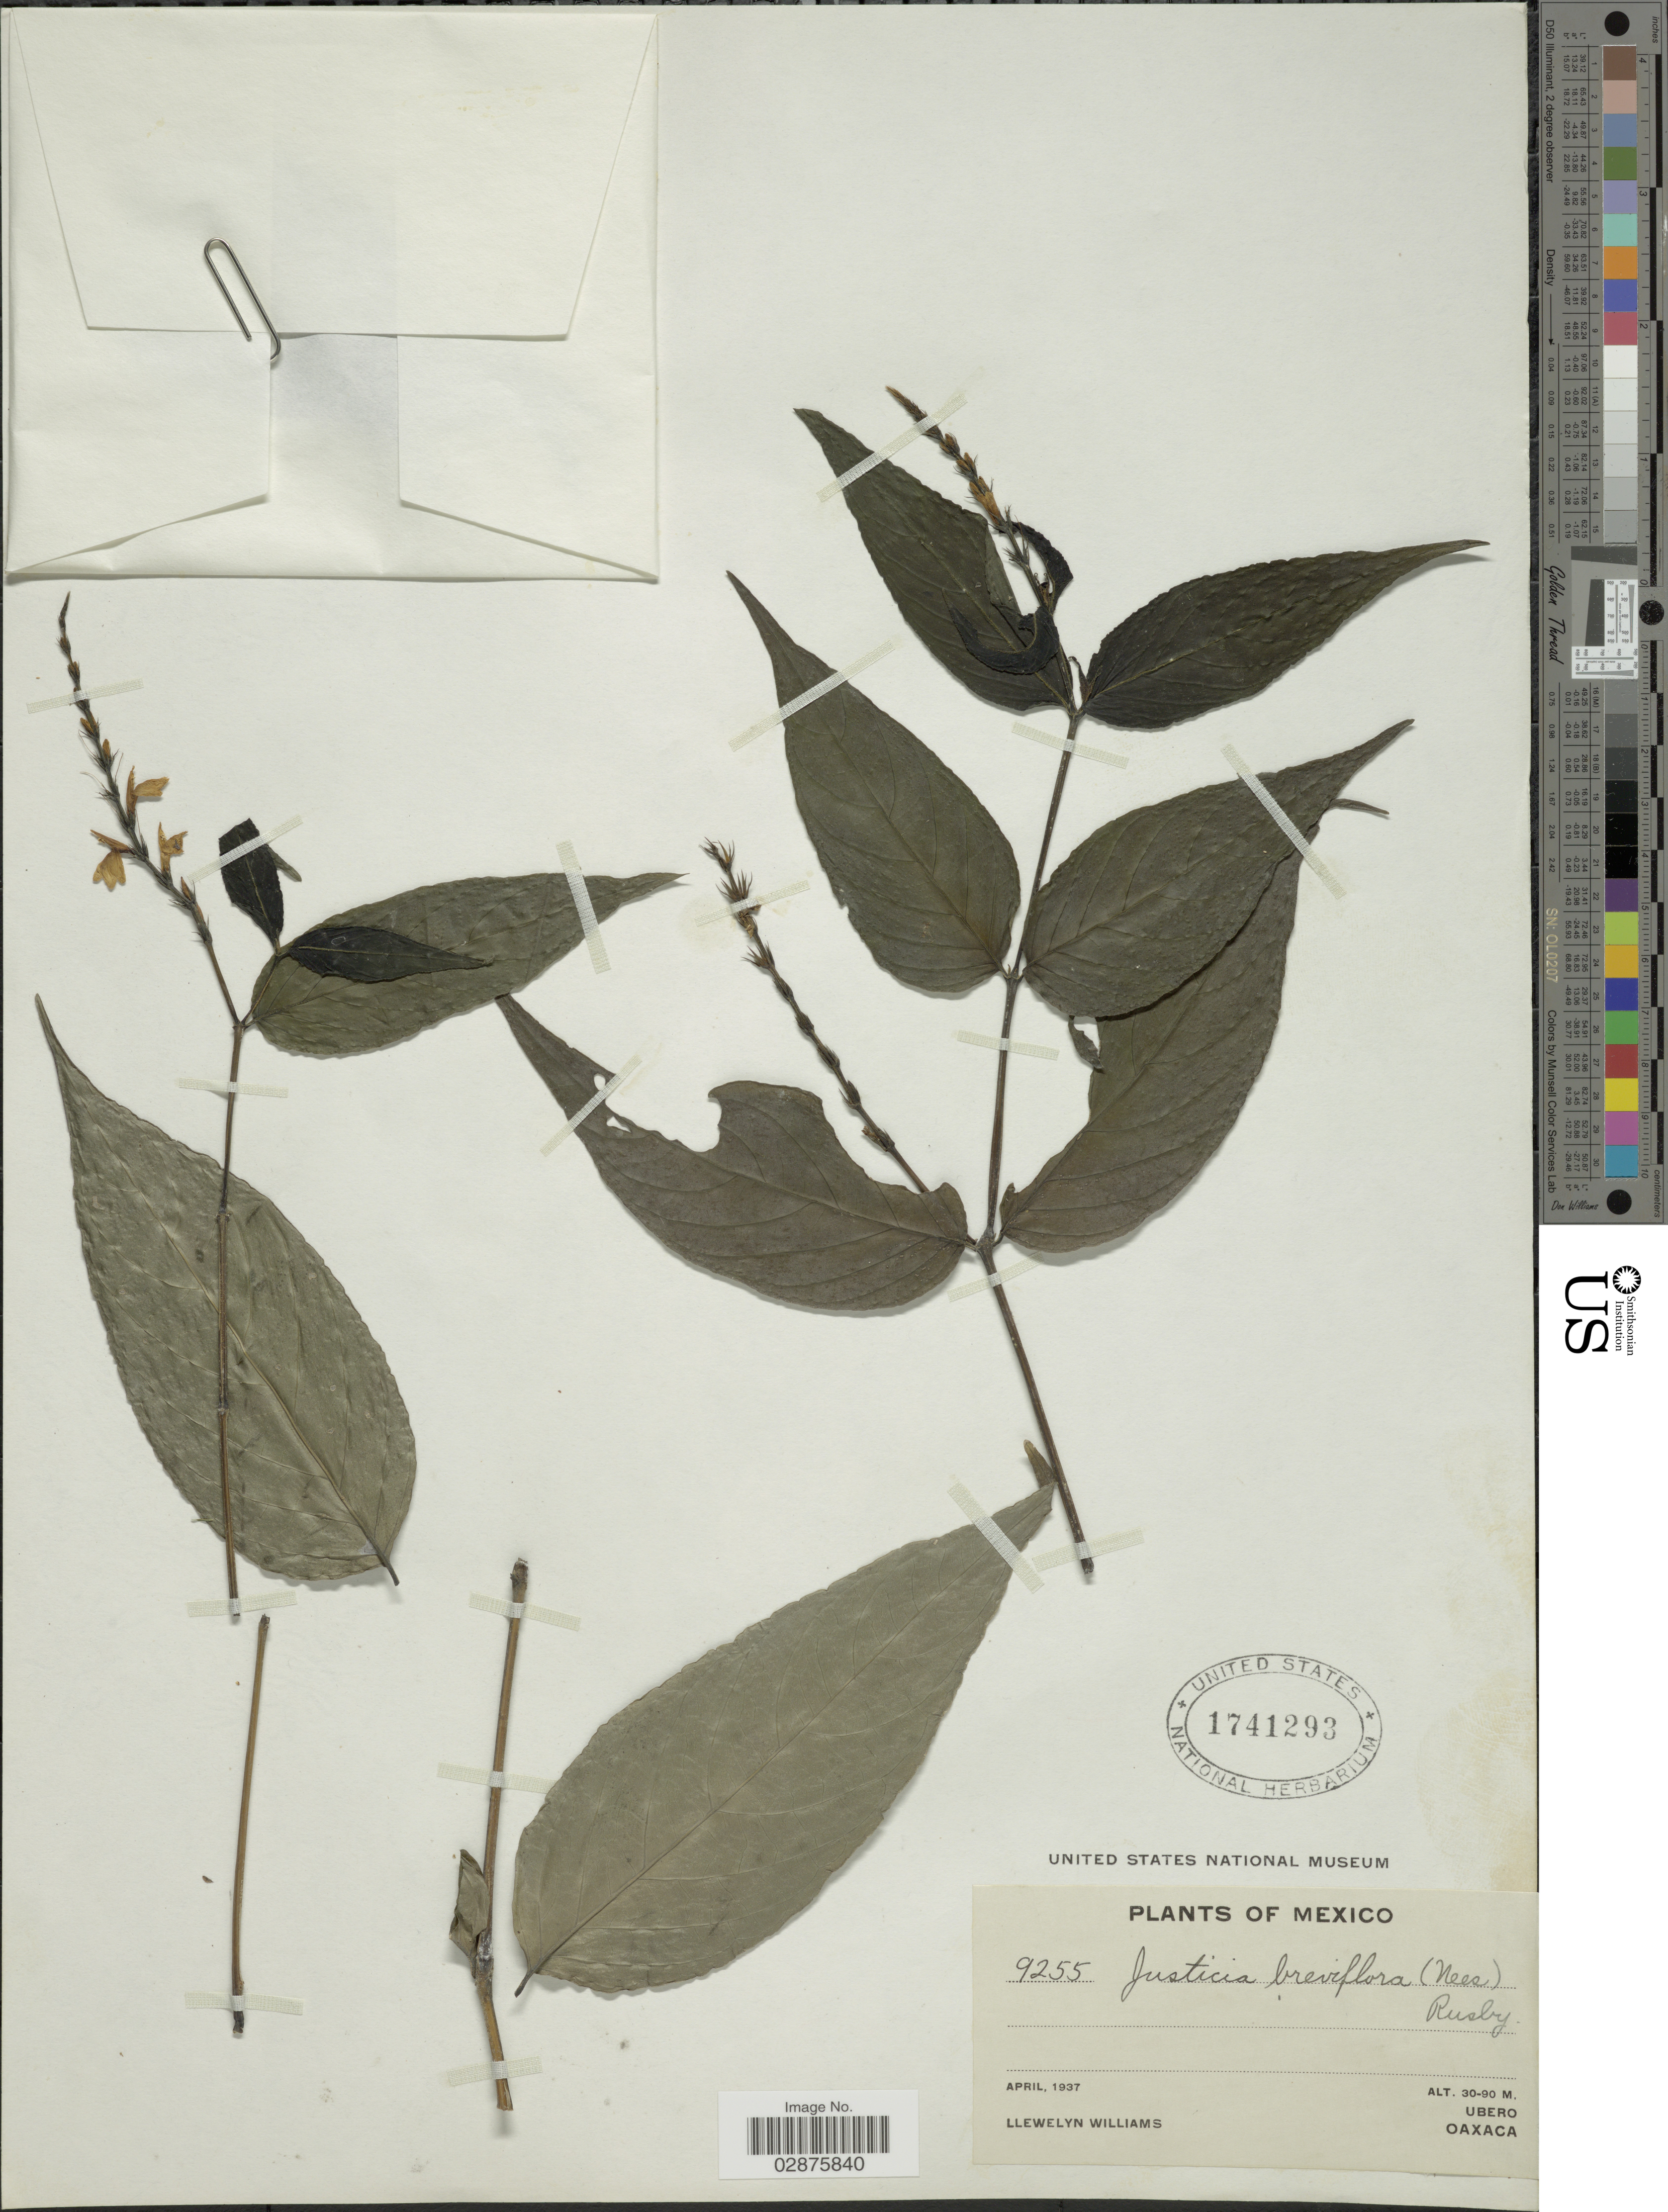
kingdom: Plantae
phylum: Tracheophyta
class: Magnoliopsida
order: Lamiales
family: Acanthaceae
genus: Justicia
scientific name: Justicia breviflora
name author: (Nees) Rusby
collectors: Ll. Williams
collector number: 9255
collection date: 1937-04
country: Mexico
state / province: Oaxaca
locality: Ubero.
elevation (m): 30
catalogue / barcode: US 1741293